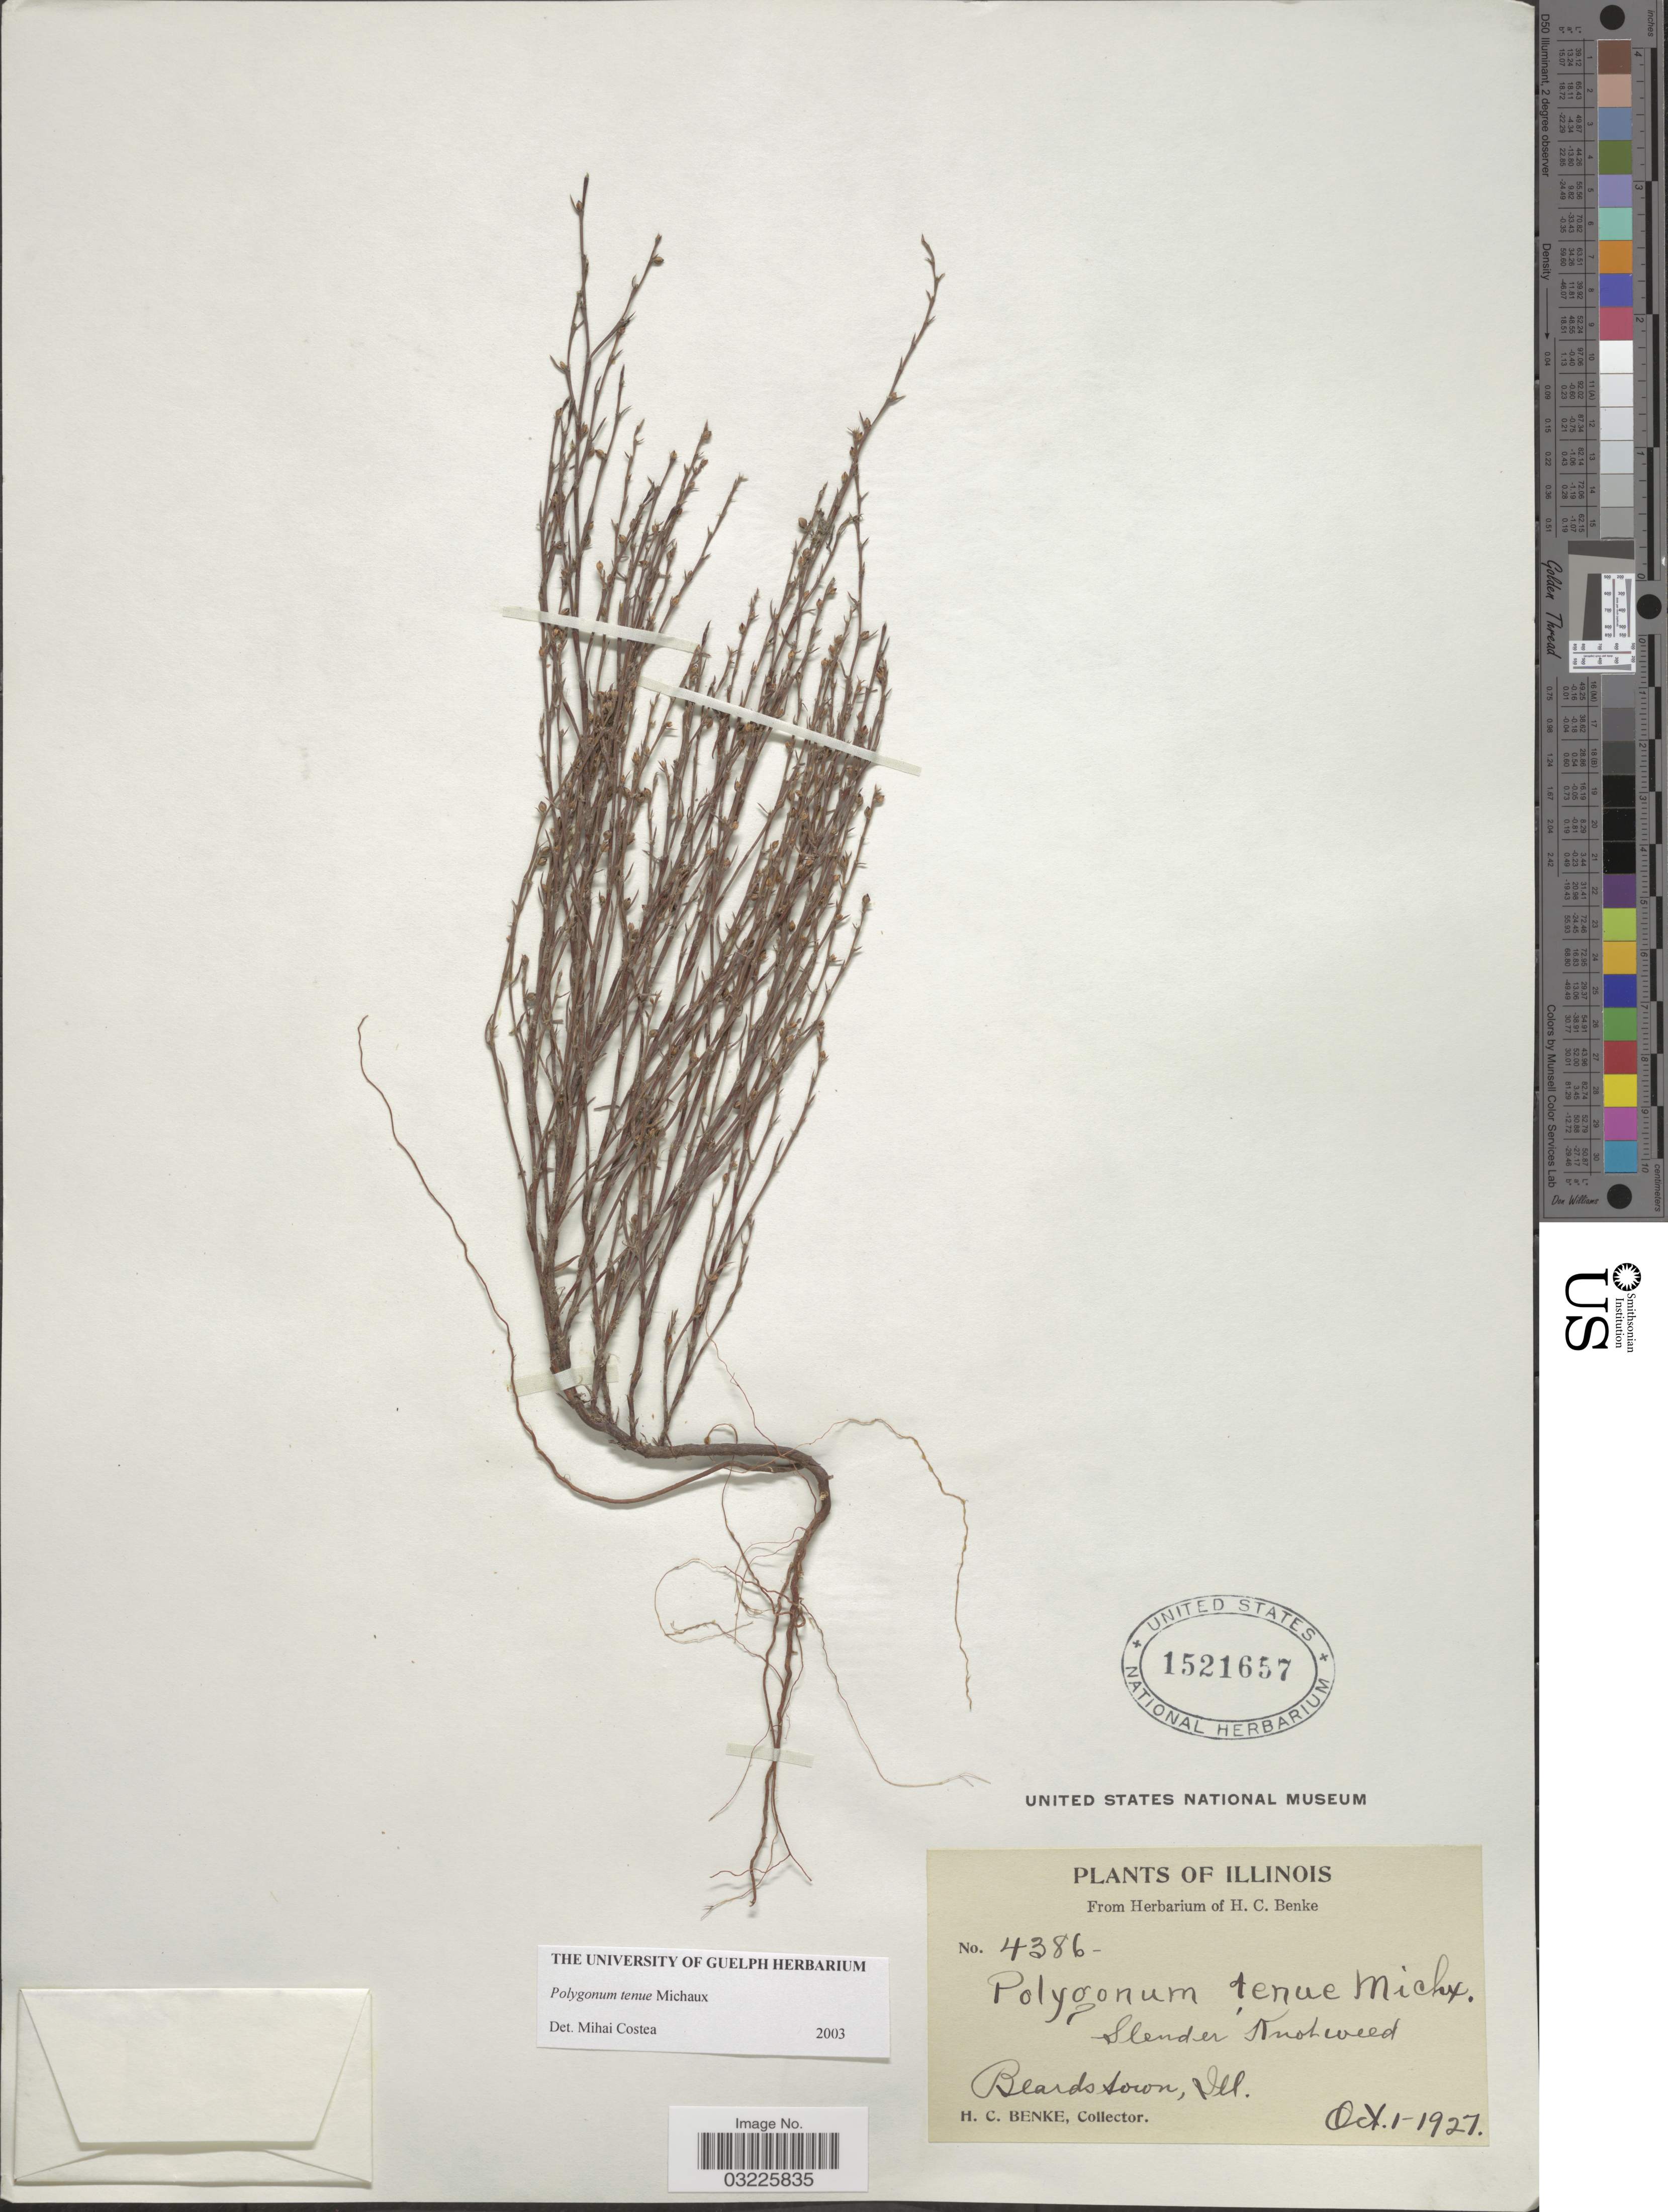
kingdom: Plantae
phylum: Tracheophyta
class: Magnoliopsida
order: Caryophyllales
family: Polygonaceae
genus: Polygonum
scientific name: Polygonum tenue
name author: F. Michx.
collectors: H. Benke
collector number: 4386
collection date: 1927-10-01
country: United States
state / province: Illinois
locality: Beardstown.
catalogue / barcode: US 1521657